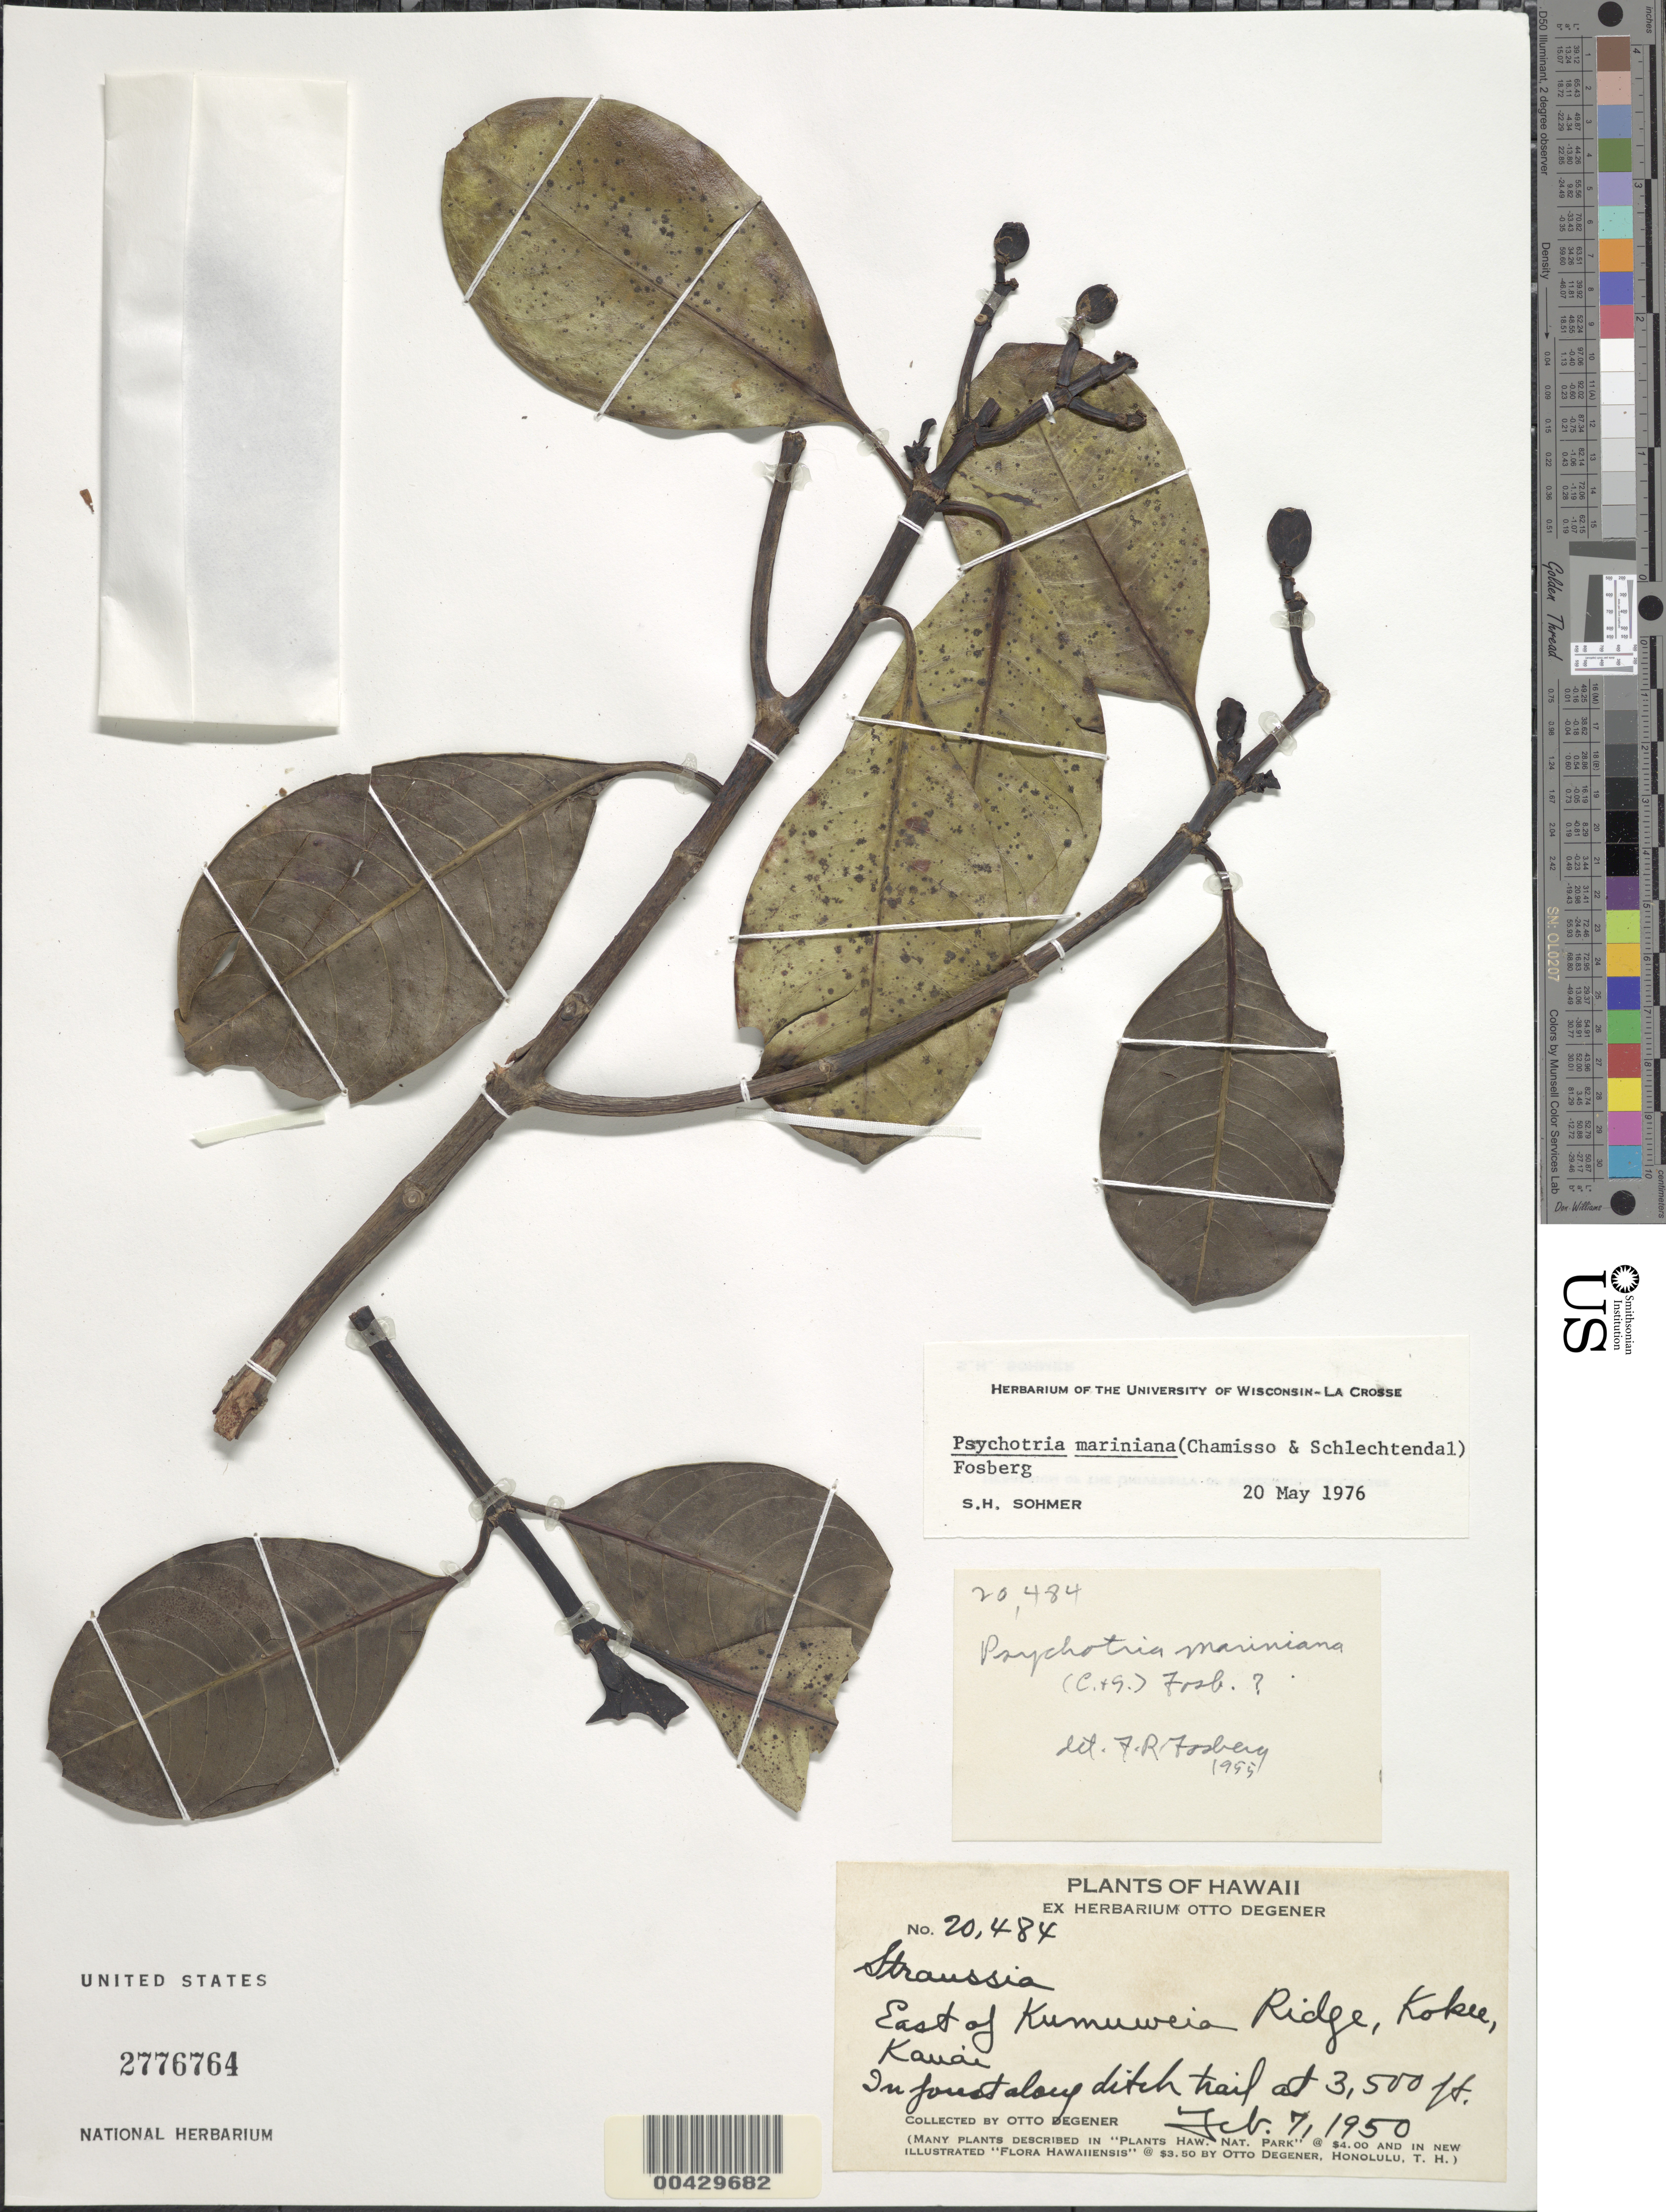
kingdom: Plantae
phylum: Tracheophyta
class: Magnoliopsida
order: Gentianales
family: Rubiaceae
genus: Psychotria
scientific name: Psychotria mariniana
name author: (Cham. & Schltdl.) Fosberg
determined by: Sohmer, S. H.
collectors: O. Degener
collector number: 20484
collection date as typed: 7 Feb 1950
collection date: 1950-02-07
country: United States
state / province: Hawaii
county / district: Kauai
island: Kaua'i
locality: E of Kumuweia Ridge, Kokee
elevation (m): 1067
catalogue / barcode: US 2776764